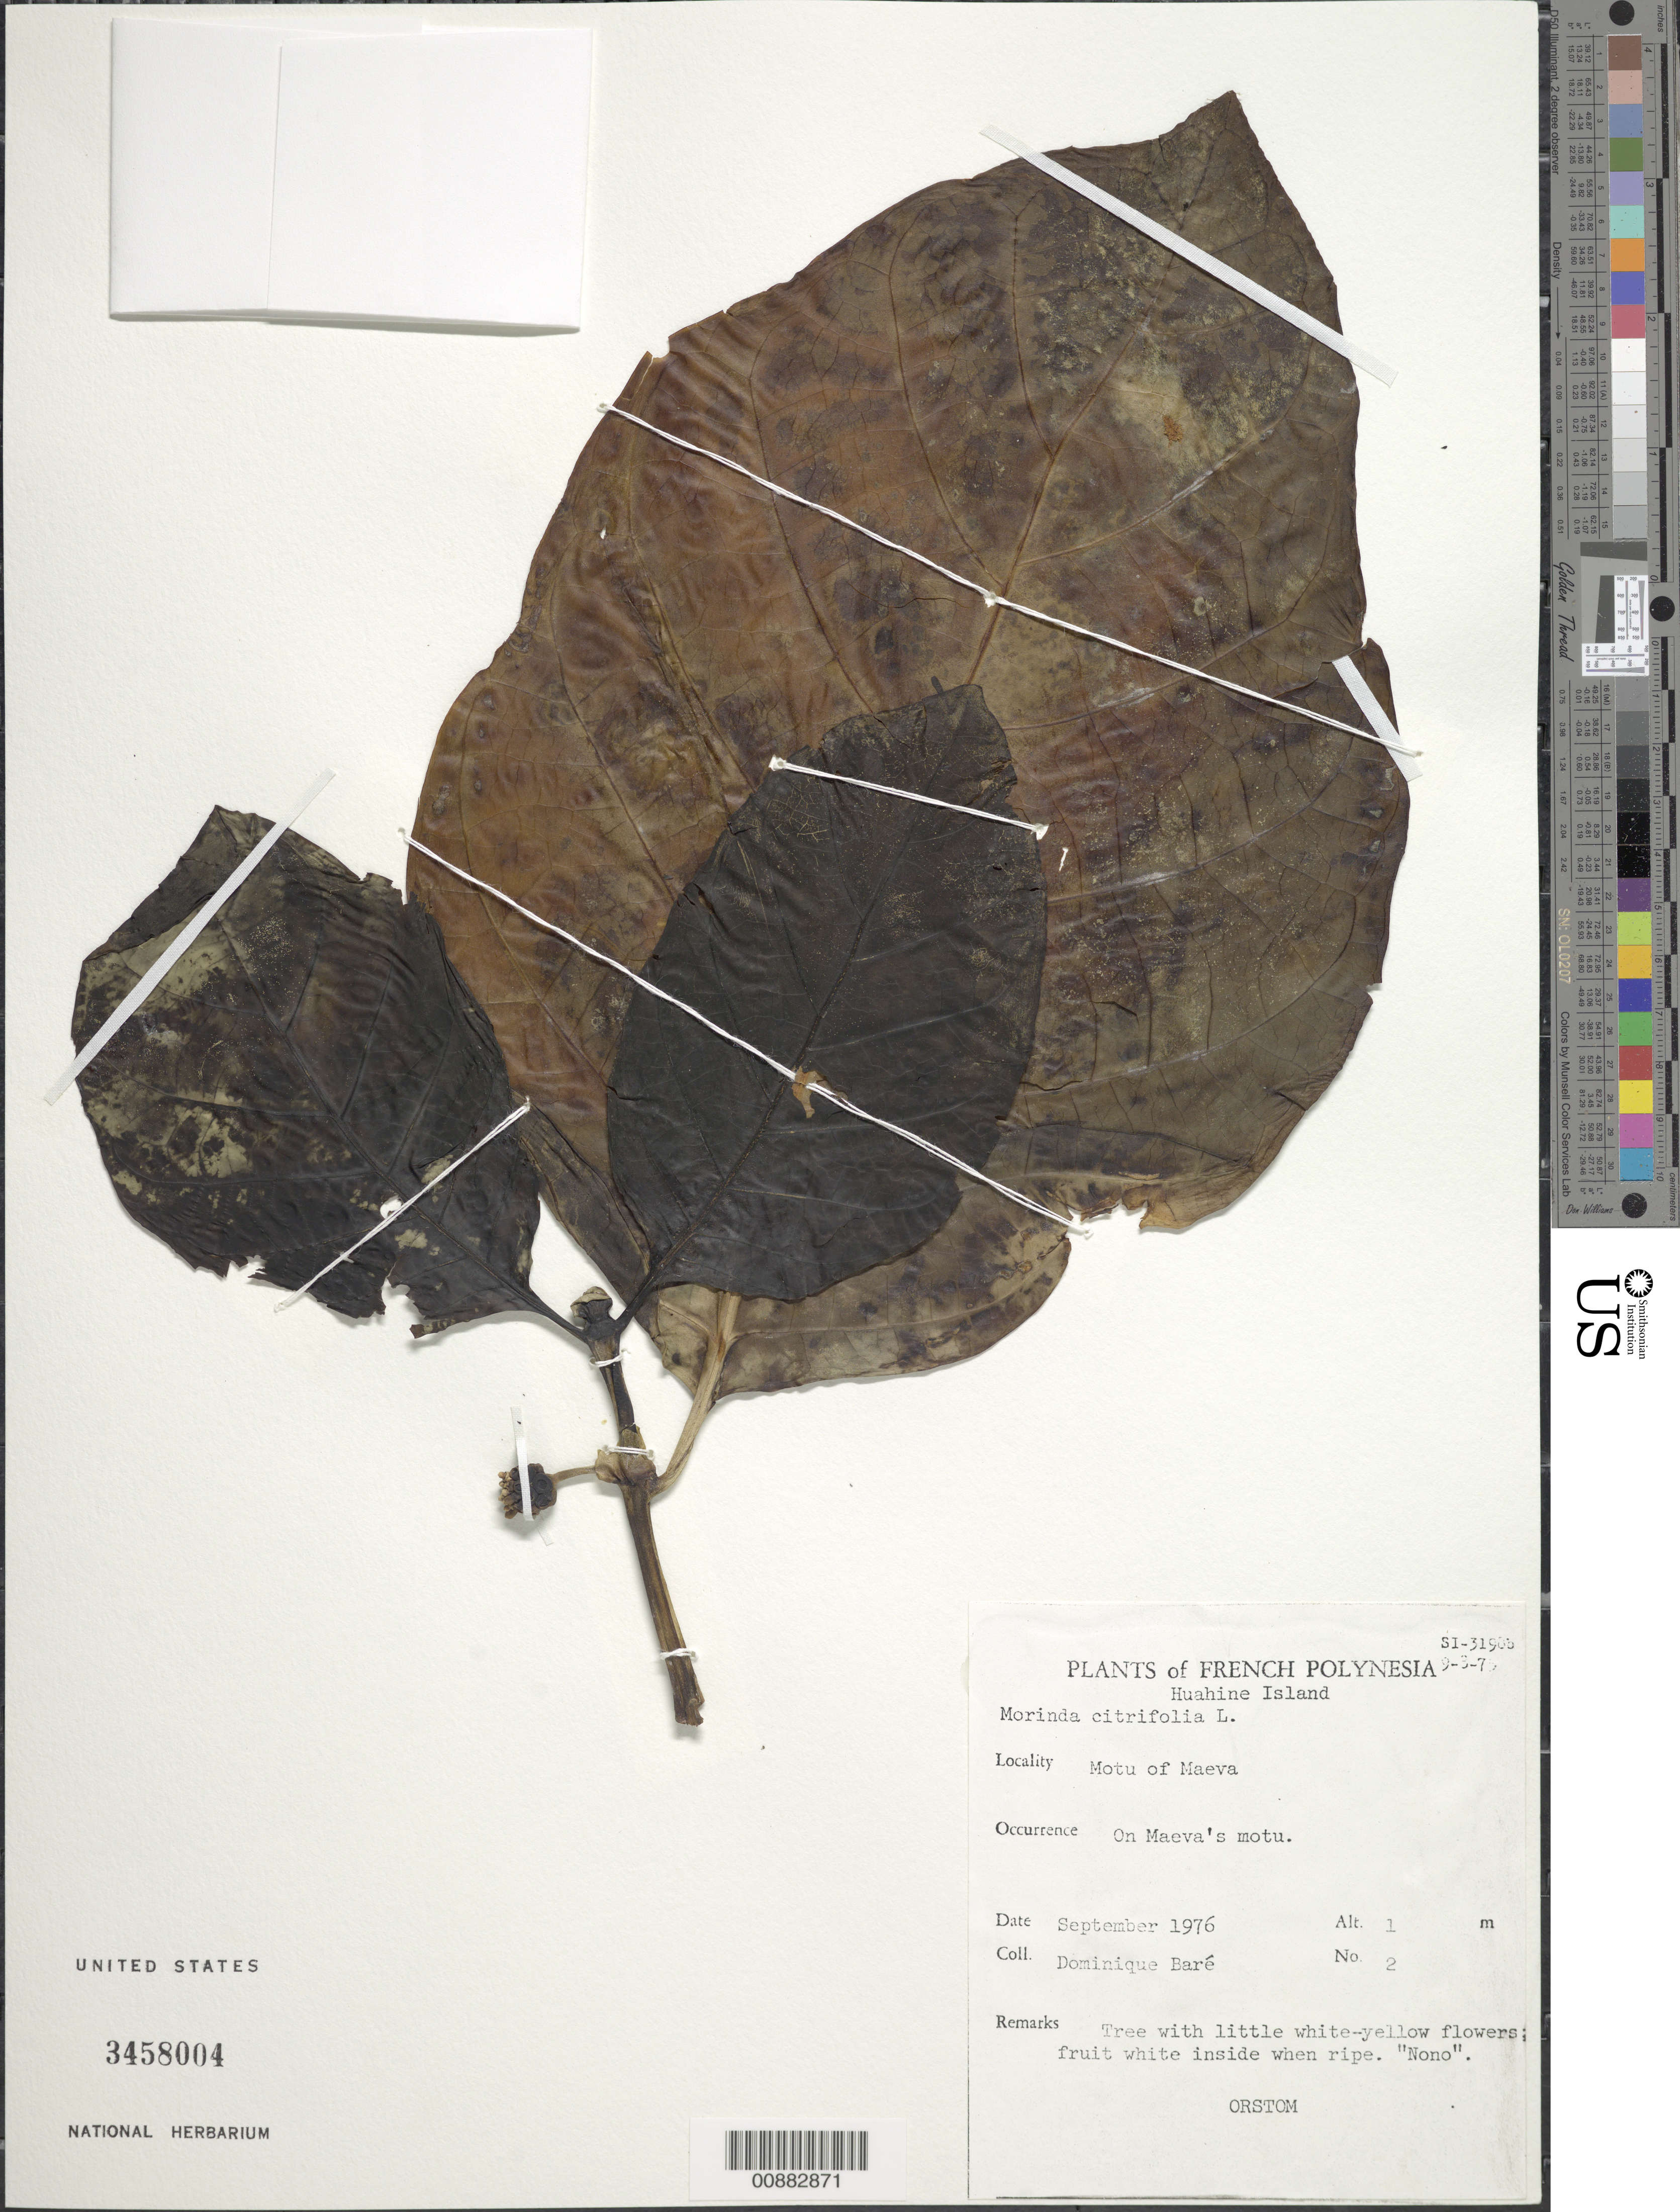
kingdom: Plantae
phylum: Tracheophyta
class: Magnoliopsida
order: Gentianales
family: Rubiaceae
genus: Morinda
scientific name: Morinda citrifolia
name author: L.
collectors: D. Baré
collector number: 2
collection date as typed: Sep 1976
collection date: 1976-09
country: French Polynesia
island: Huahine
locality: Motu of Maeva.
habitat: On Maeva's motu.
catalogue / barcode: US 3458004